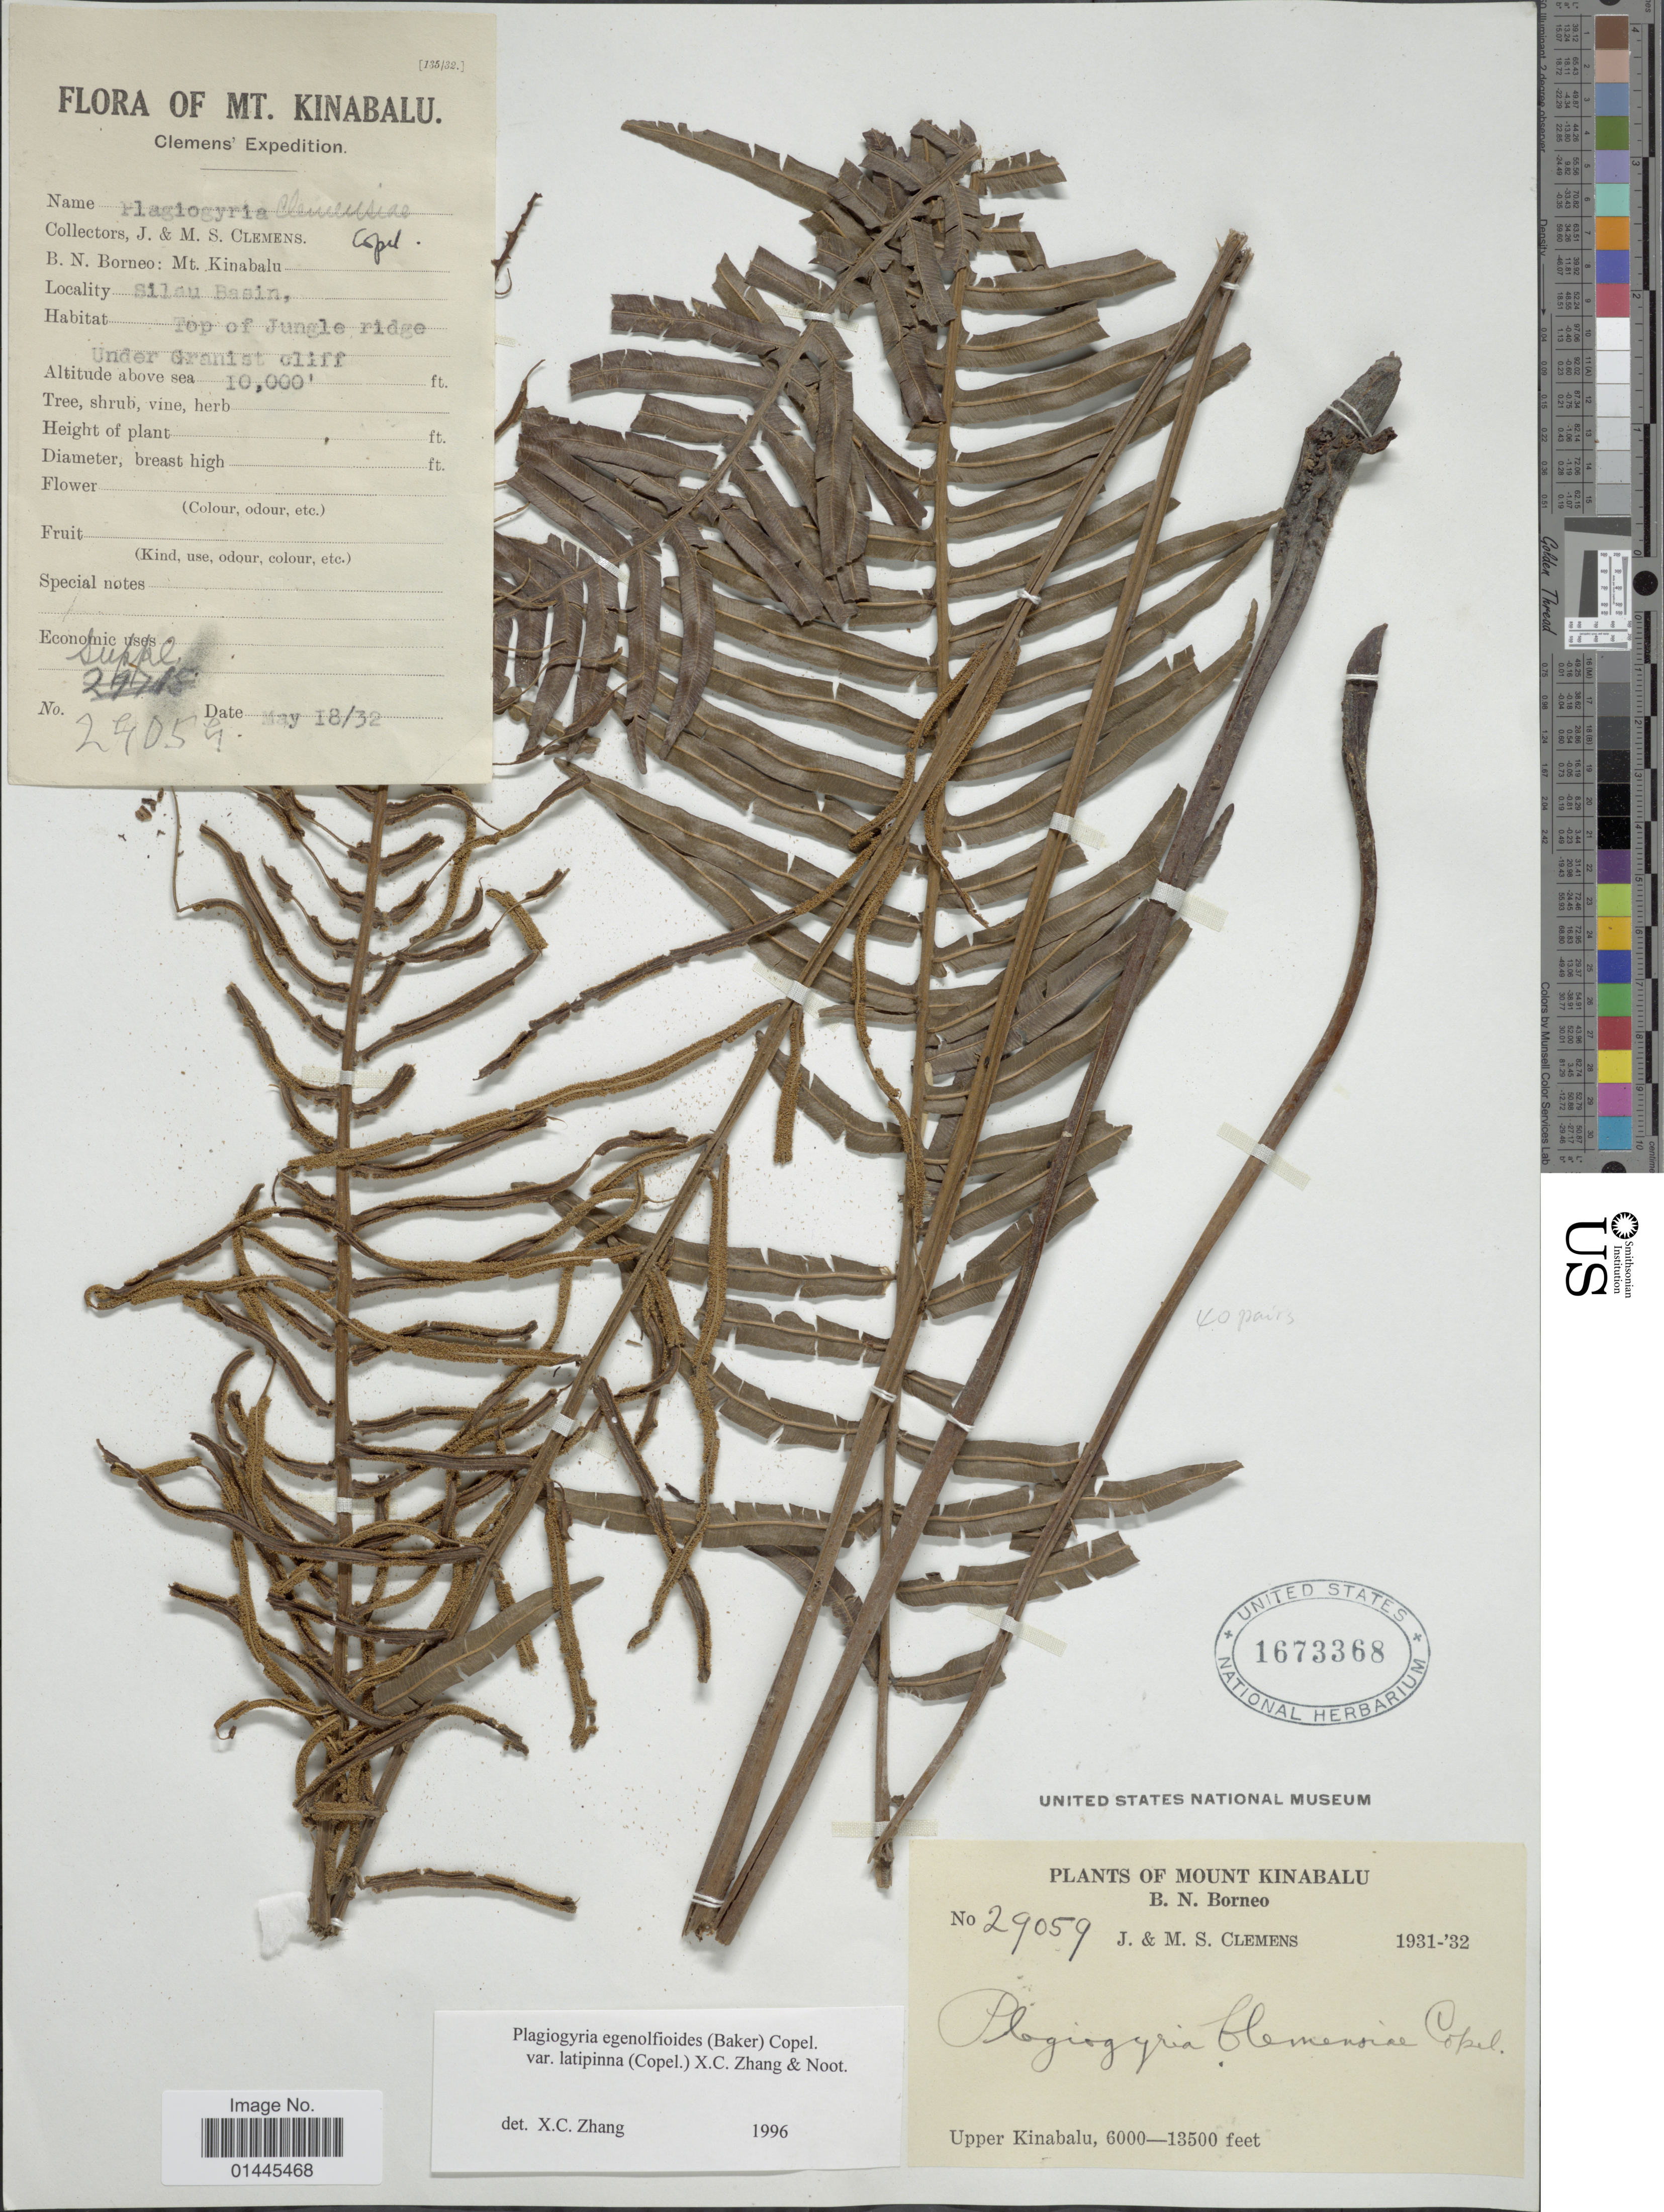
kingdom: Plantae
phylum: Tracheophyta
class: Polypodiopsida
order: Cyatheales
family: Plagiogyriaceae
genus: Plagiogyria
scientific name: Plagiogyria egenolfioides var. latipinna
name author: (Copel.) X.C. Zhang & Noot.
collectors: J. Clemens & M. S. Clemens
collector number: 29059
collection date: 1931/1932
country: Malaysia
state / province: Sabah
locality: Mount Kinabalu, Upper Kinabalu, B.N. Borneo.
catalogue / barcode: US 1673368